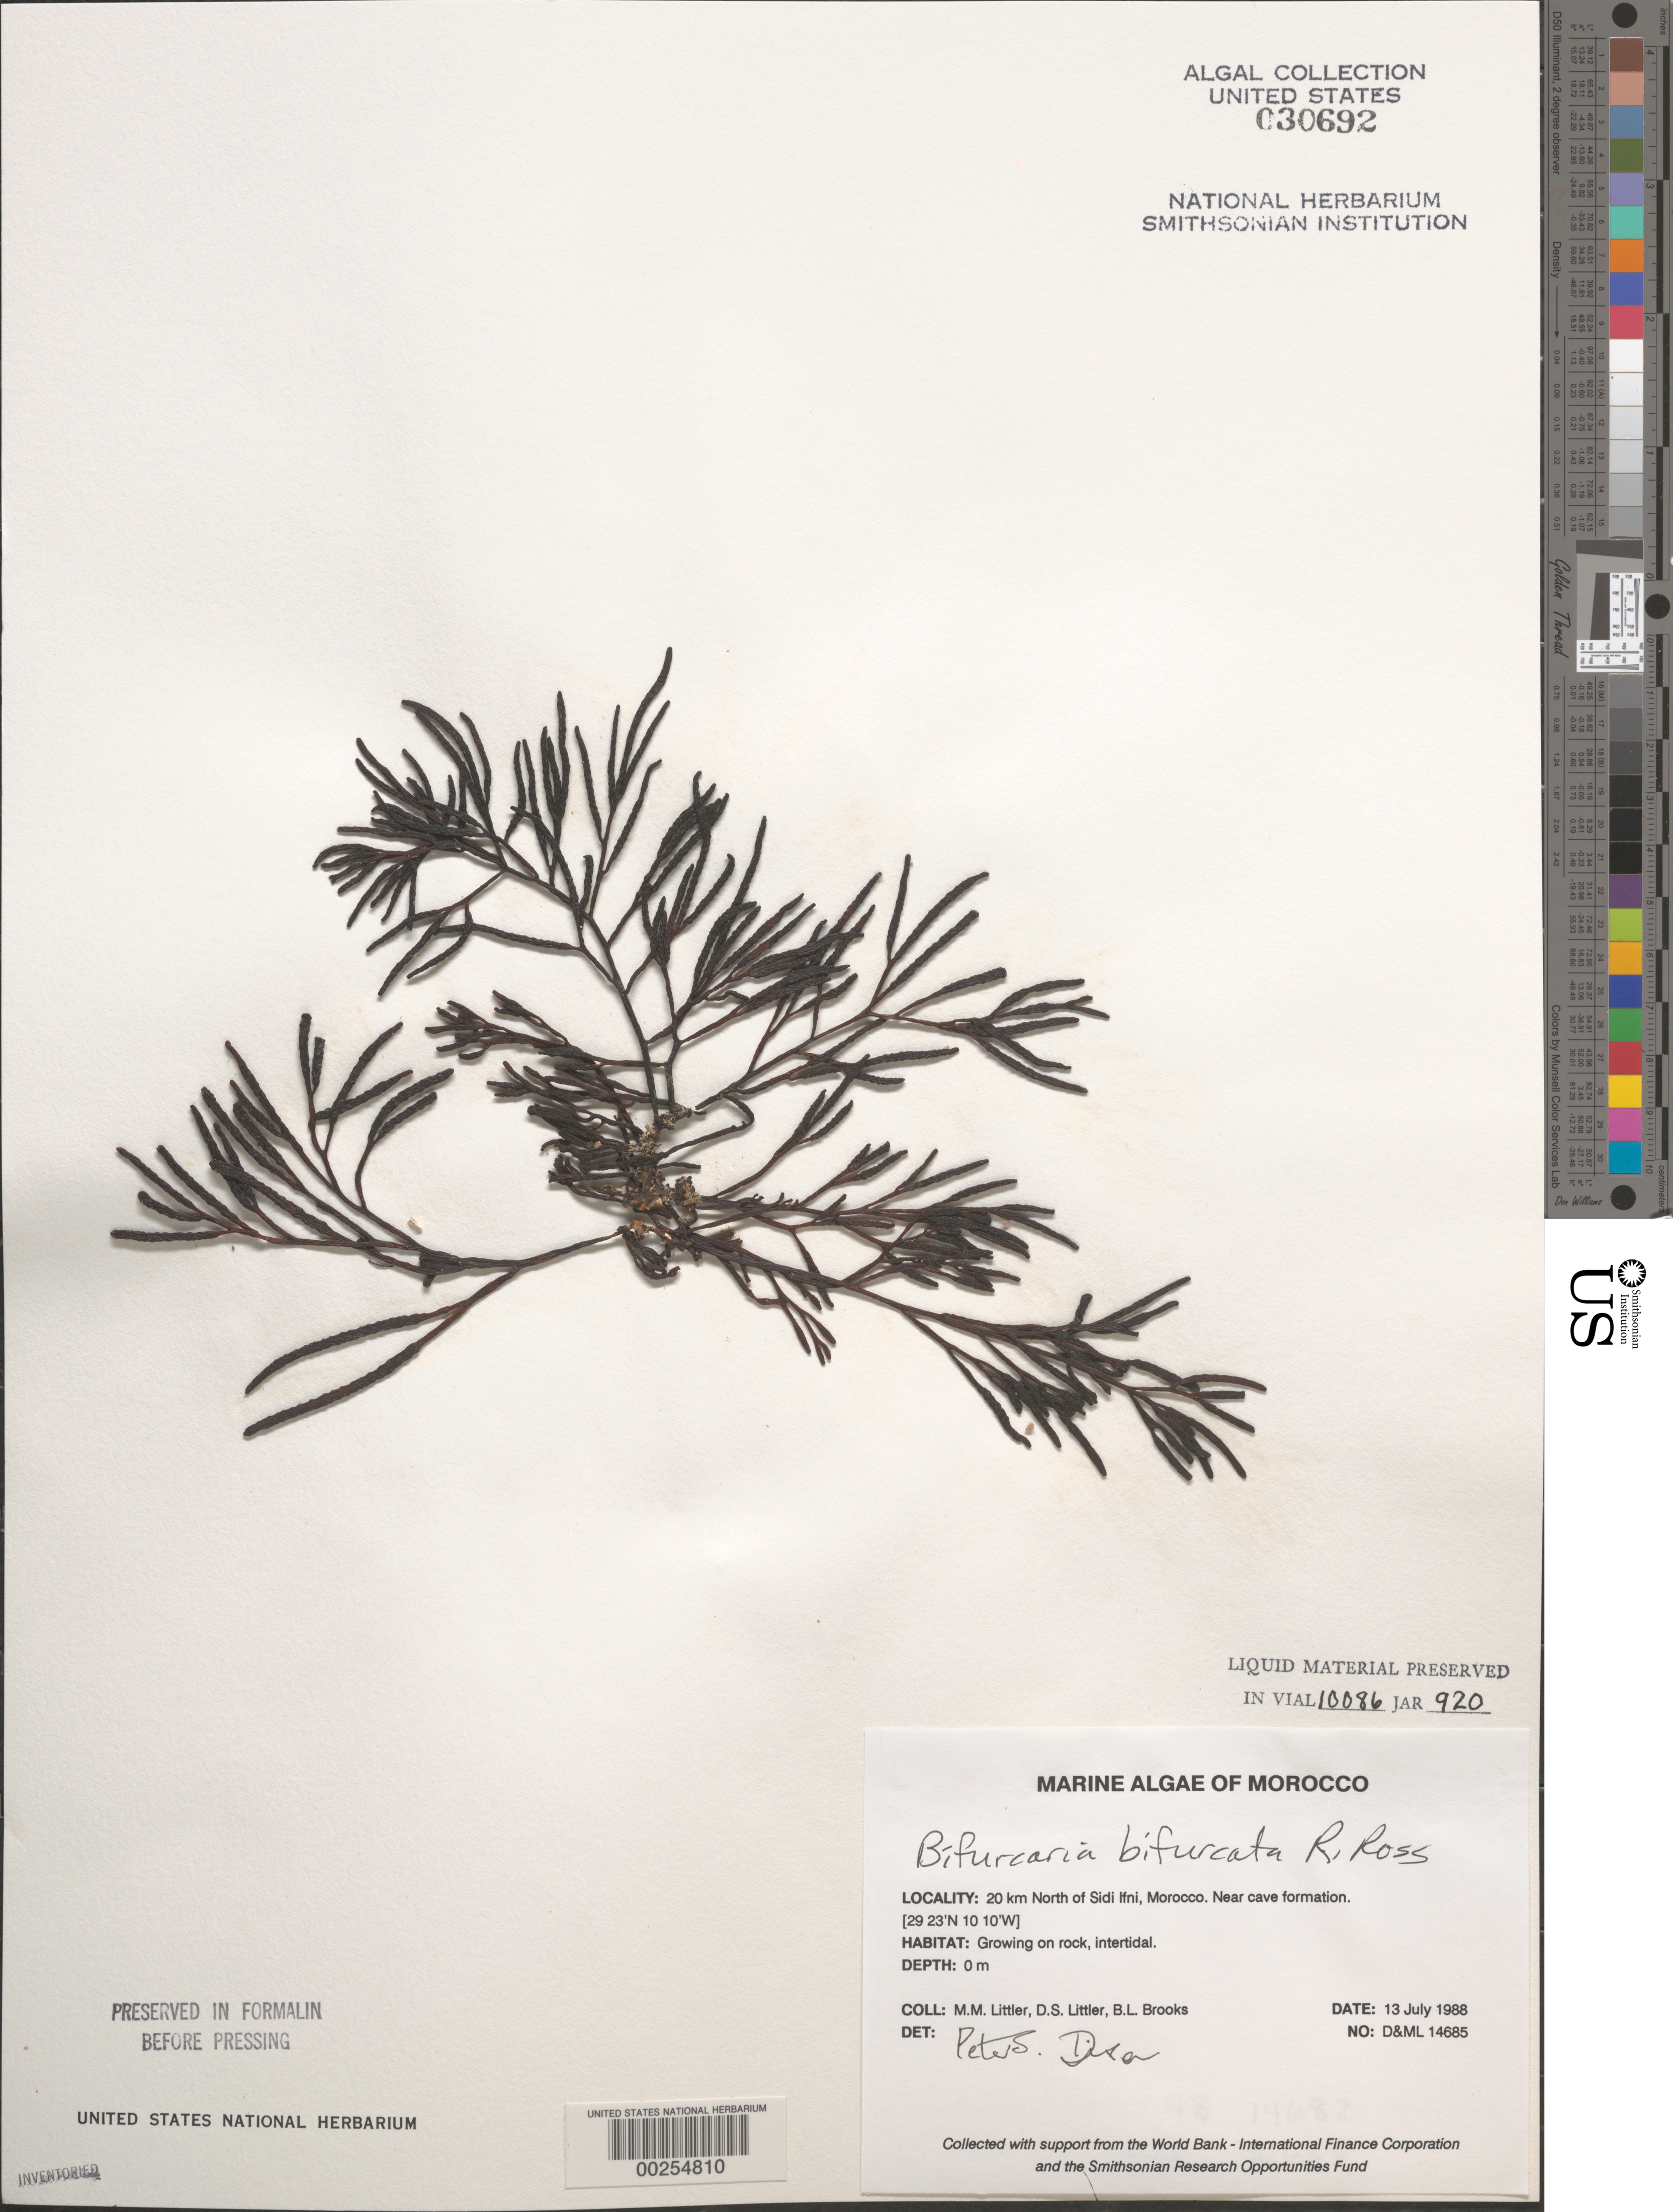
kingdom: Chromista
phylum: Ochrophyta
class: Phaeophyceae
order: Fucales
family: Sargassaceae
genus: Bifurcaria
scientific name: Bifurcaria bifurcata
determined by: Dixon, P. S.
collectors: M. M. Littler, D. S. Littler & B. Brooks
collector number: D&ML 14685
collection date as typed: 13 Jul 1988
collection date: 1988-07-13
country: Morocco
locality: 20 km north of Sidi Ifni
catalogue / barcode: US 30692